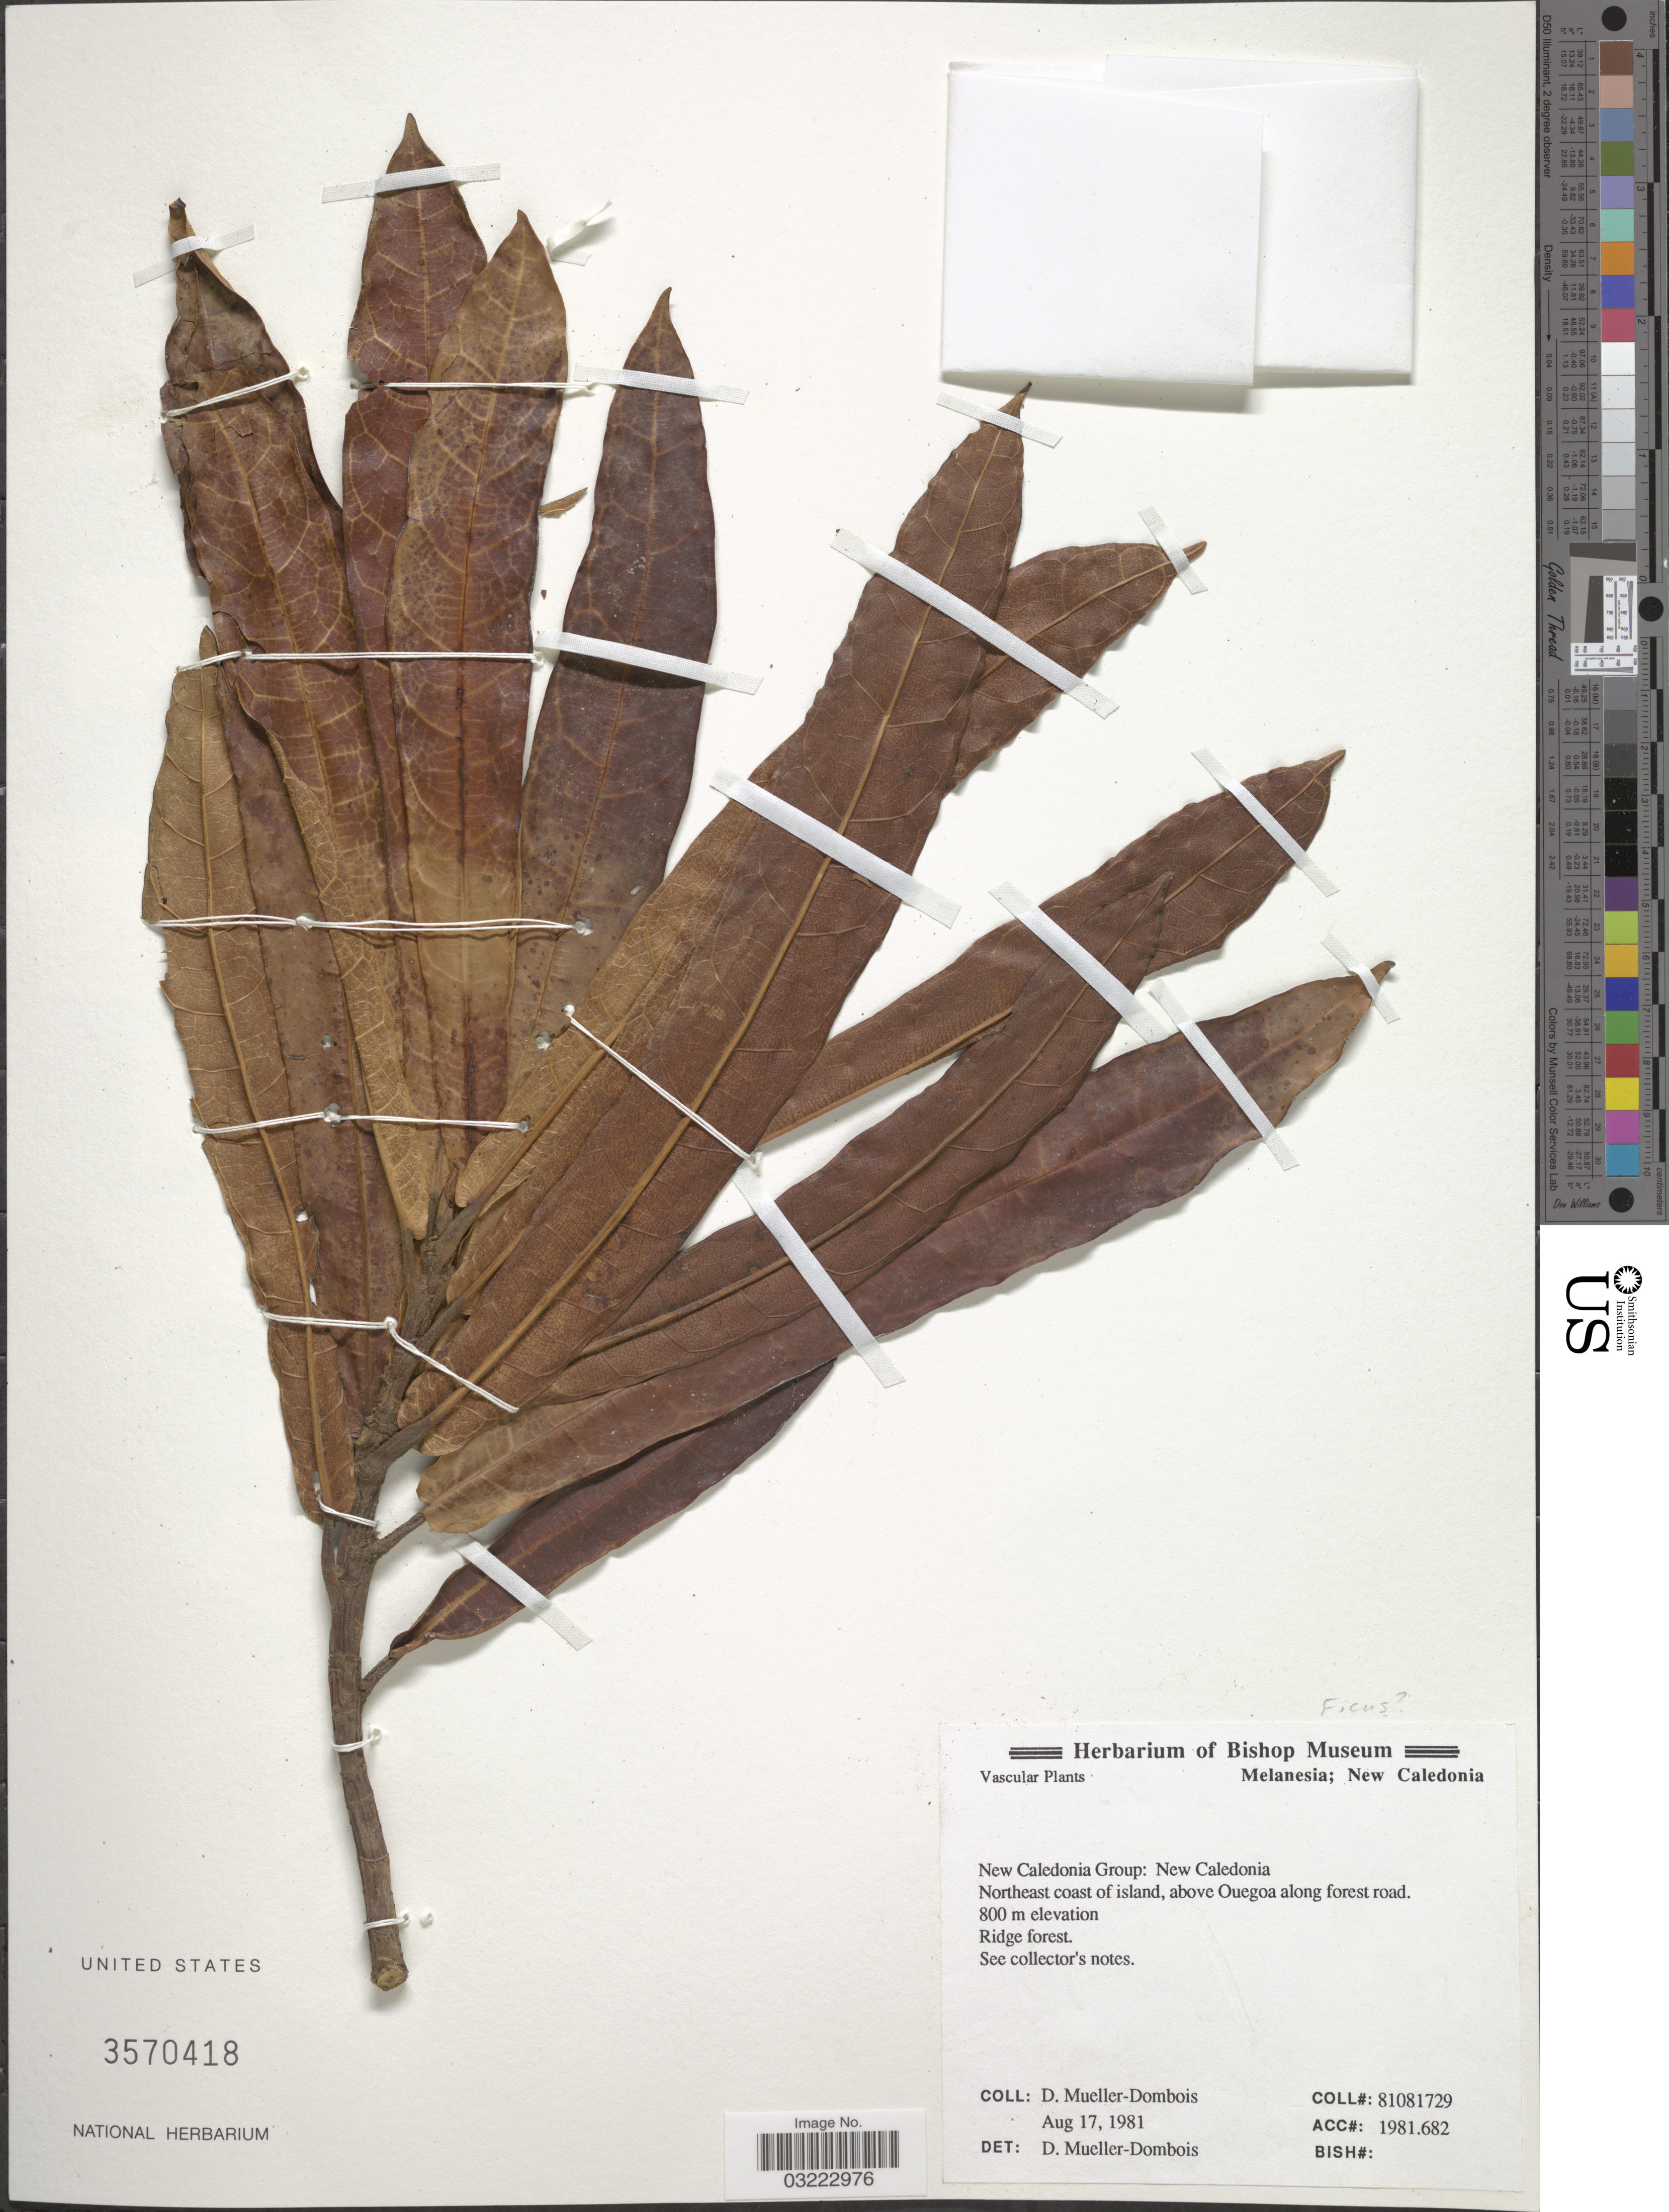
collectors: D. Mueller-Dombois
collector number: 81081729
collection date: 1981-08-17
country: New Caledonia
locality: New Caledonia Group: New Caledonia. Northeast coast of island, above Ouegoa along forest road.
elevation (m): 800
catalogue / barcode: US 3570418